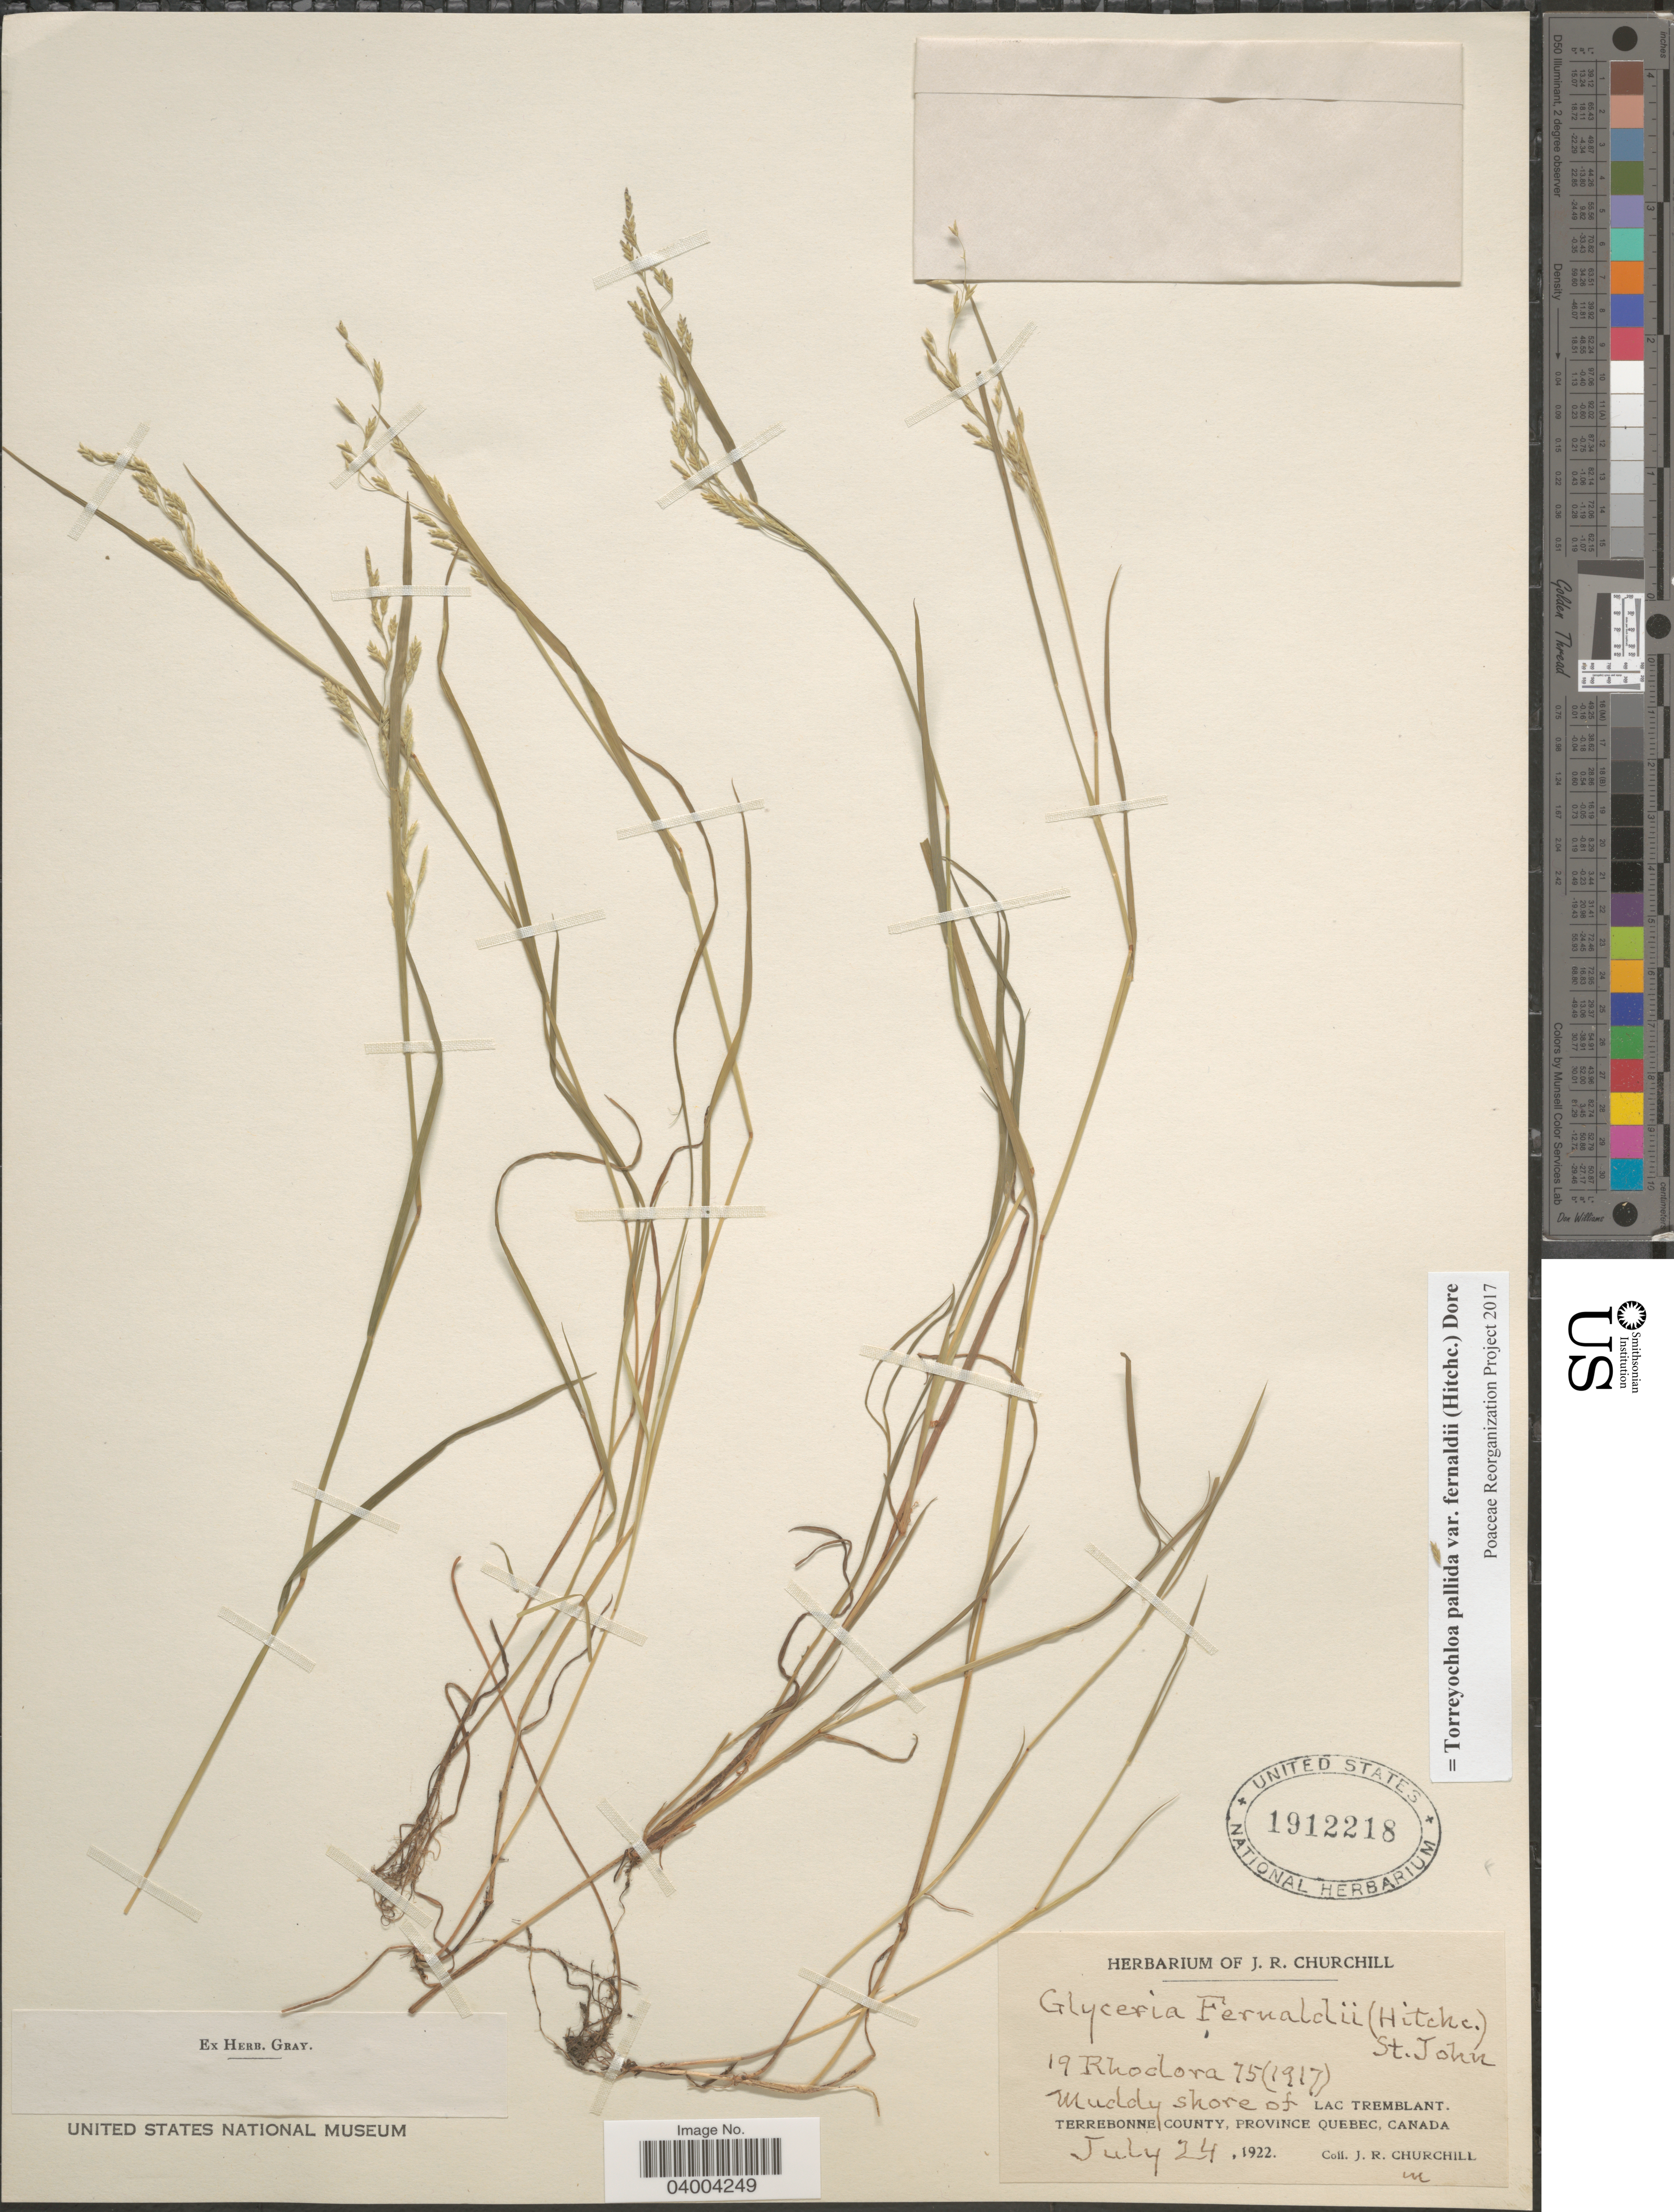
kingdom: Plantae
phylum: Tracheophyta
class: Liliopsida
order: Poales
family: Poaceae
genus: Torreyochloa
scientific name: Torreyochloa pallida var. fernaldii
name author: (Hitchc.) Dore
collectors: J. Churchill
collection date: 1922-07-24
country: Canada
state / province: Quebec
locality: Muddy shore of Lac Tremblant. Terrebonne County.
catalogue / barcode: US 1912218